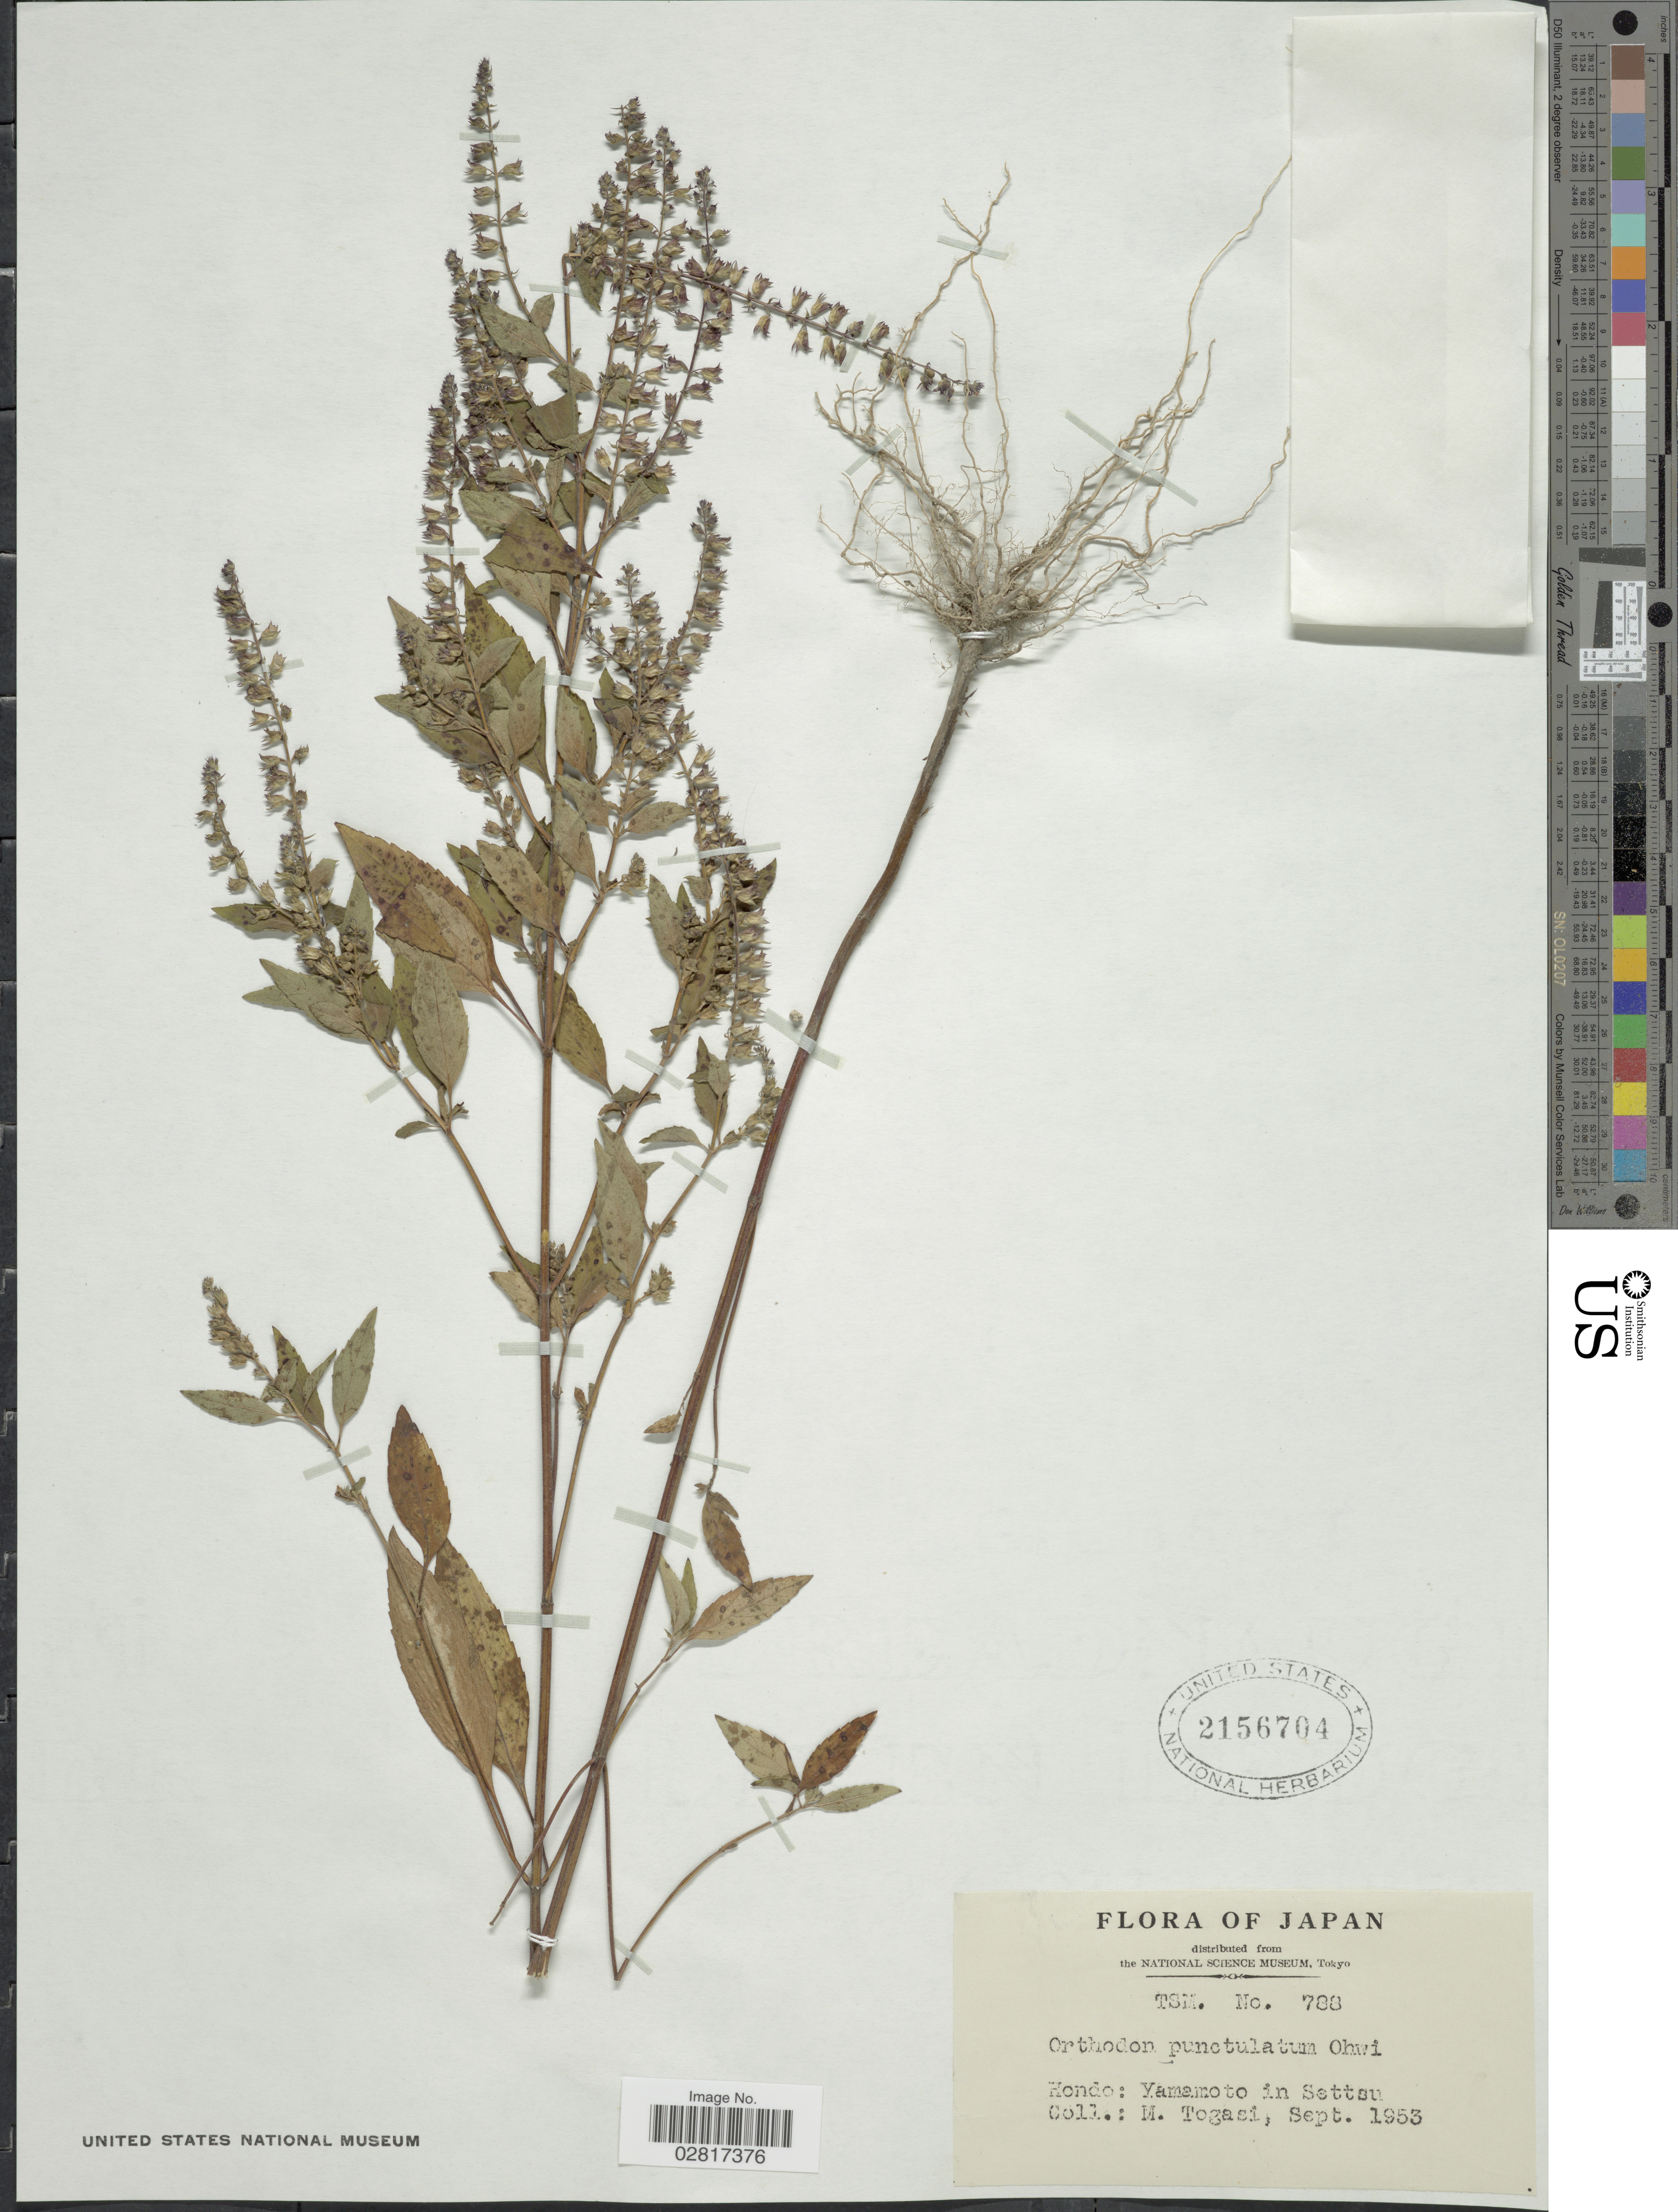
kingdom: Plantae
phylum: Tracheophyta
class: Magnoliopsida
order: Lamiales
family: Lamiaceae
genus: Mosla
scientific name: Mosla scabra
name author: (Thunb.) C.Y. Wu & H.W. Li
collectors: M. Togasi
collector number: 788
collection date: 1953-09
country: Japan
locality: Hondo: Yamamoto in Settsu.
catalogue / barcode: US 2156704